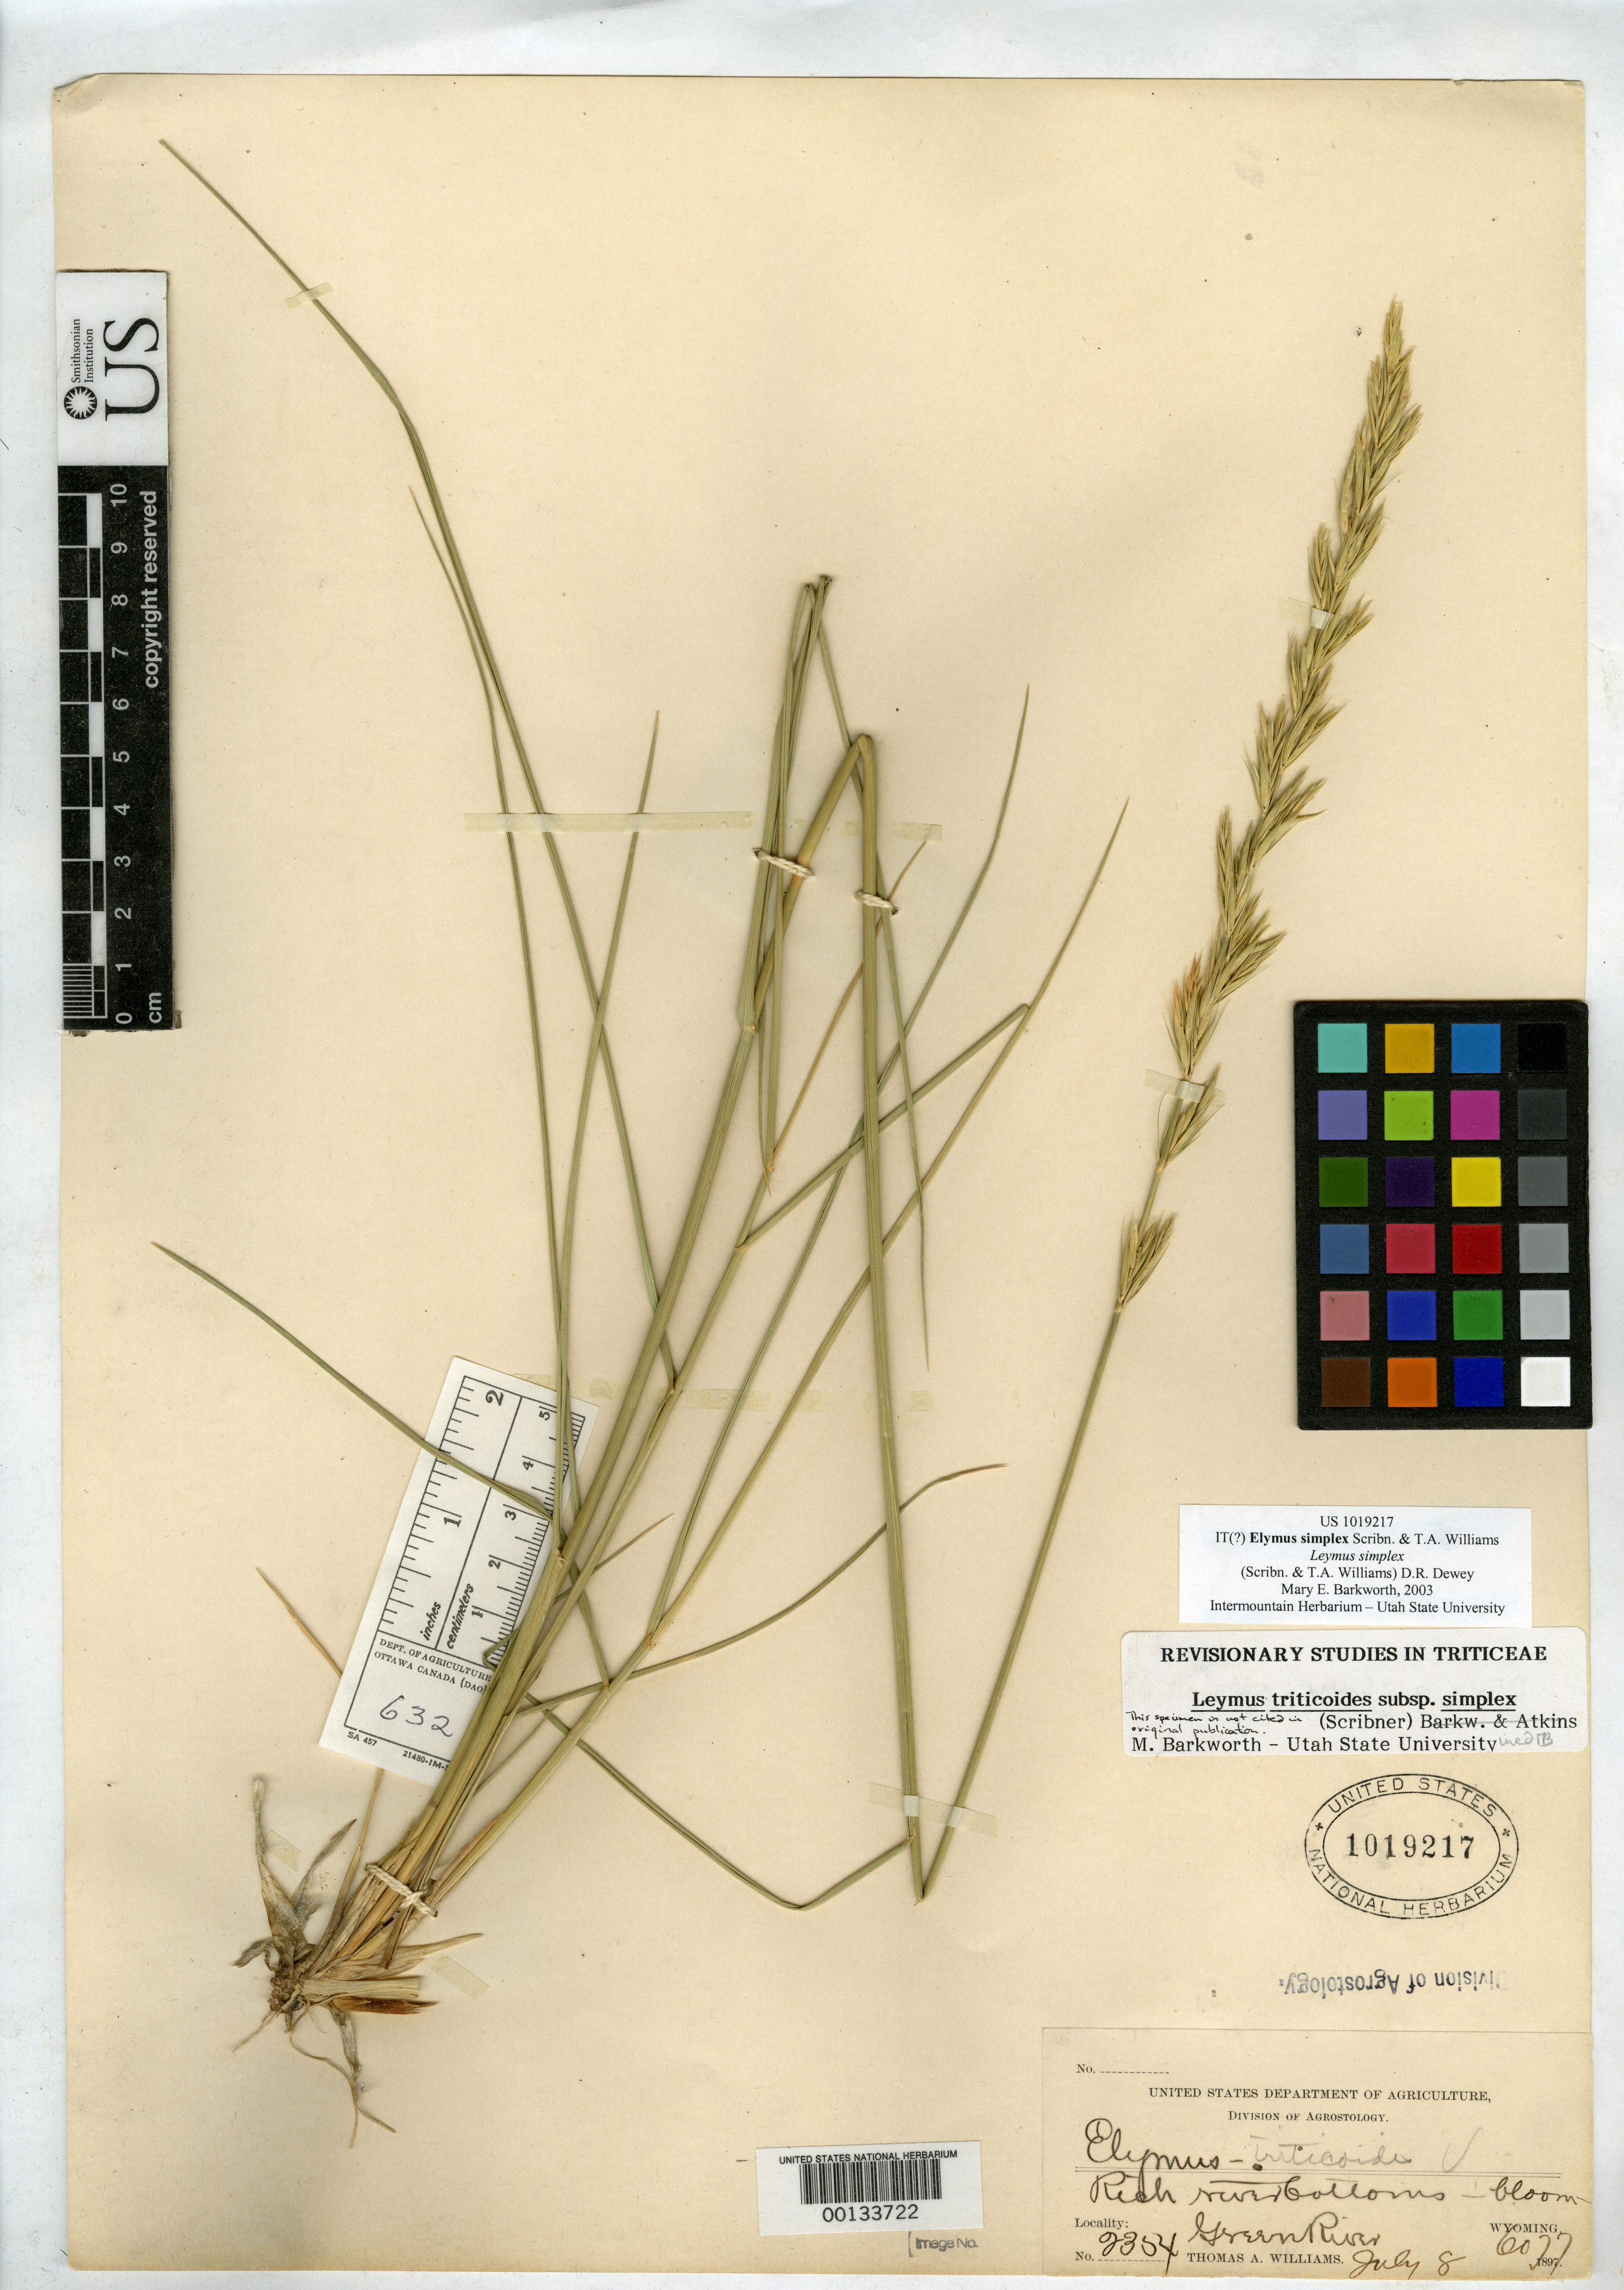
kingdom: Plantae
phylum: Tracheophyta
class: Liliopsida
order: Poales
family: Poaceae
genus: Elymus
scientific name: Elymus simplex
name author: Scribn. & T.A. Williams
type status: Type Collection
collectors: T. A. Williams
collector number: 2334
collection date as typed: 08 Jul 1897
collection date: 1897-07-08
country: United States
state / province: Wyoming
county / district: Sweetwater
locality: Banks of Green River.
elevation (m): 1800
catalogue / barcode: US 1019217